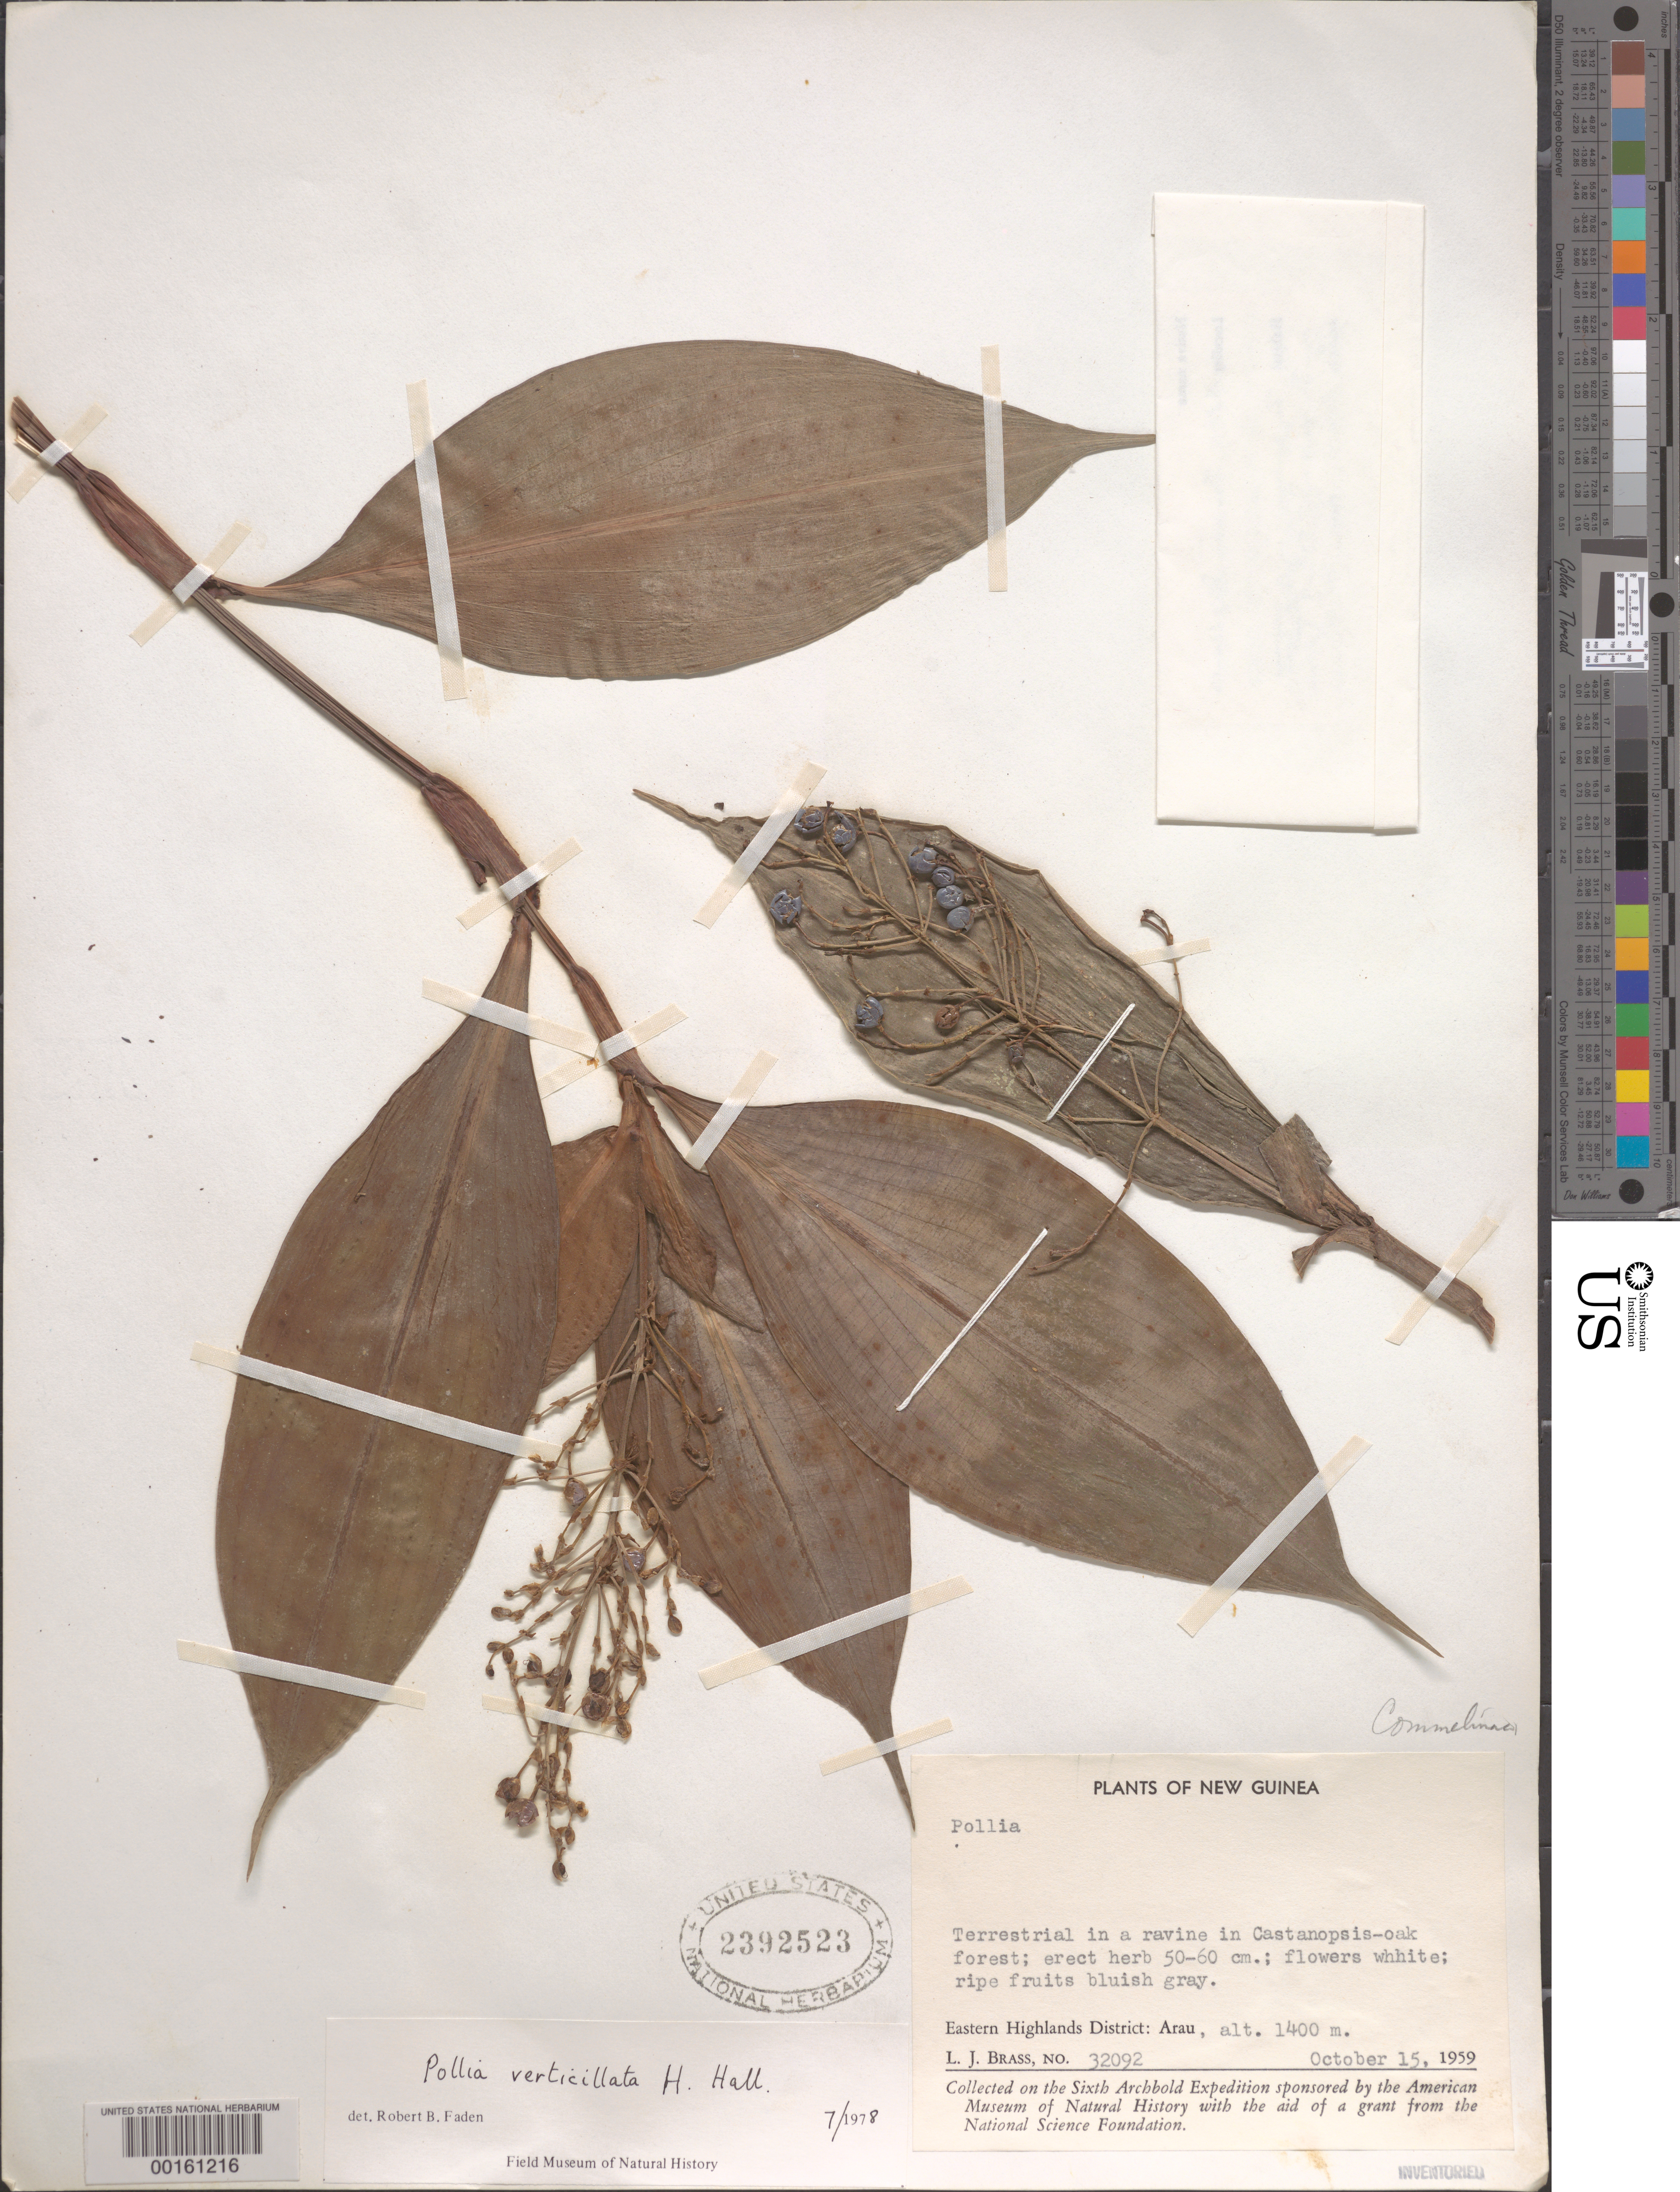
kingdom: Plantae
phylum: Tracheophyta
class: Liliopsida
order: Commelinales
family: Commelinaceae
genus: Pollia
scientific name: Pollia verticillata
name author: Hallier f.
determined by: Faden, Robert B., (US), Smithsonian Institution - National Museum of Natural History (UNITED STATES)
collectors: L. J. Brass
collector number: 32092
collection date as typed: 15 Oct 1959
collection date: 1959-10-15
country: Papua New Guinea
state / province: Eastern Highlands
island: New Guinea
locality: Arau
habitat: Terrestrial in ravine in castanopsis-oak forest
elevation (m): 1400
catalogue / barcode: US 2392523